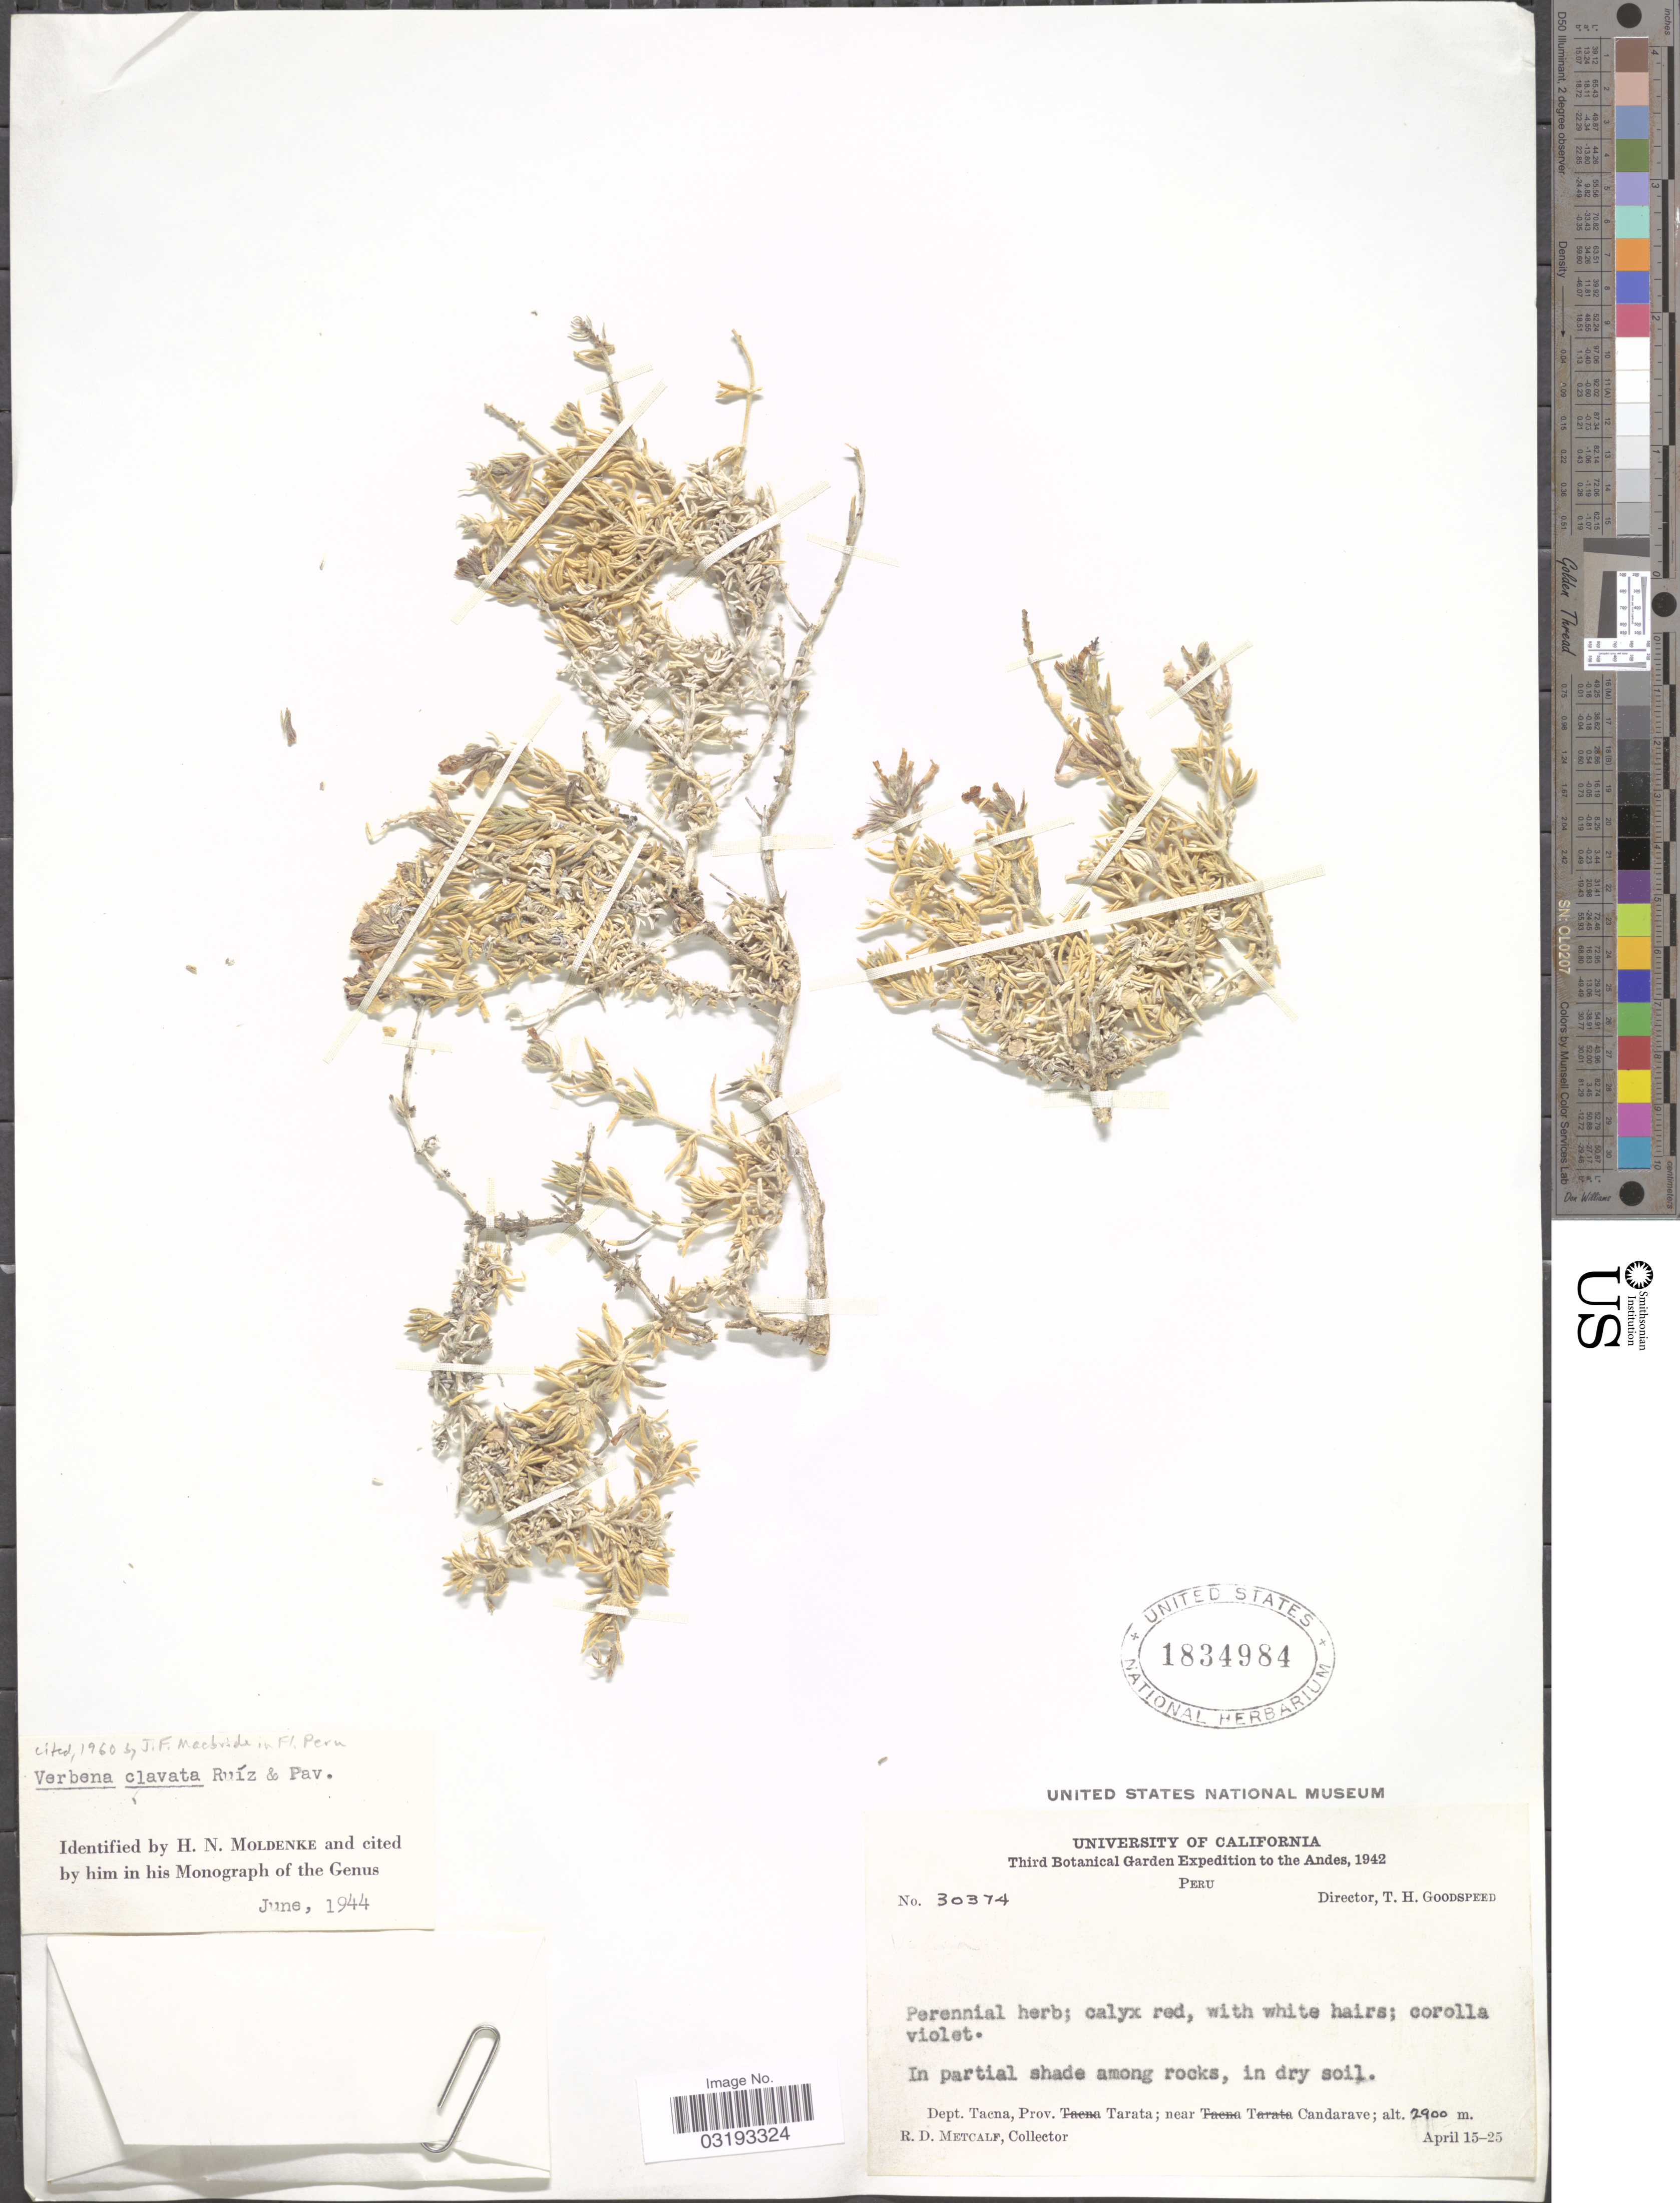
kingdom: Plantae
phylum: Tracheophyta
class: Magnoliopsida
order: Lamiales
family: Verbenaceae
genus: Verbena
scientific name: Verbena clavata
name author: Ruiz & Pav.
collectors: R. D. Metcalf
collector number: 30374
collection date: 1942-04-15/1942-04-25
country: Peru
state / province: Tacna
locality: Andes. Dept. Tacna, Prov. Tarata; near Candarave.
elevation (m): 2900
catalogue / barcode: US 1834984